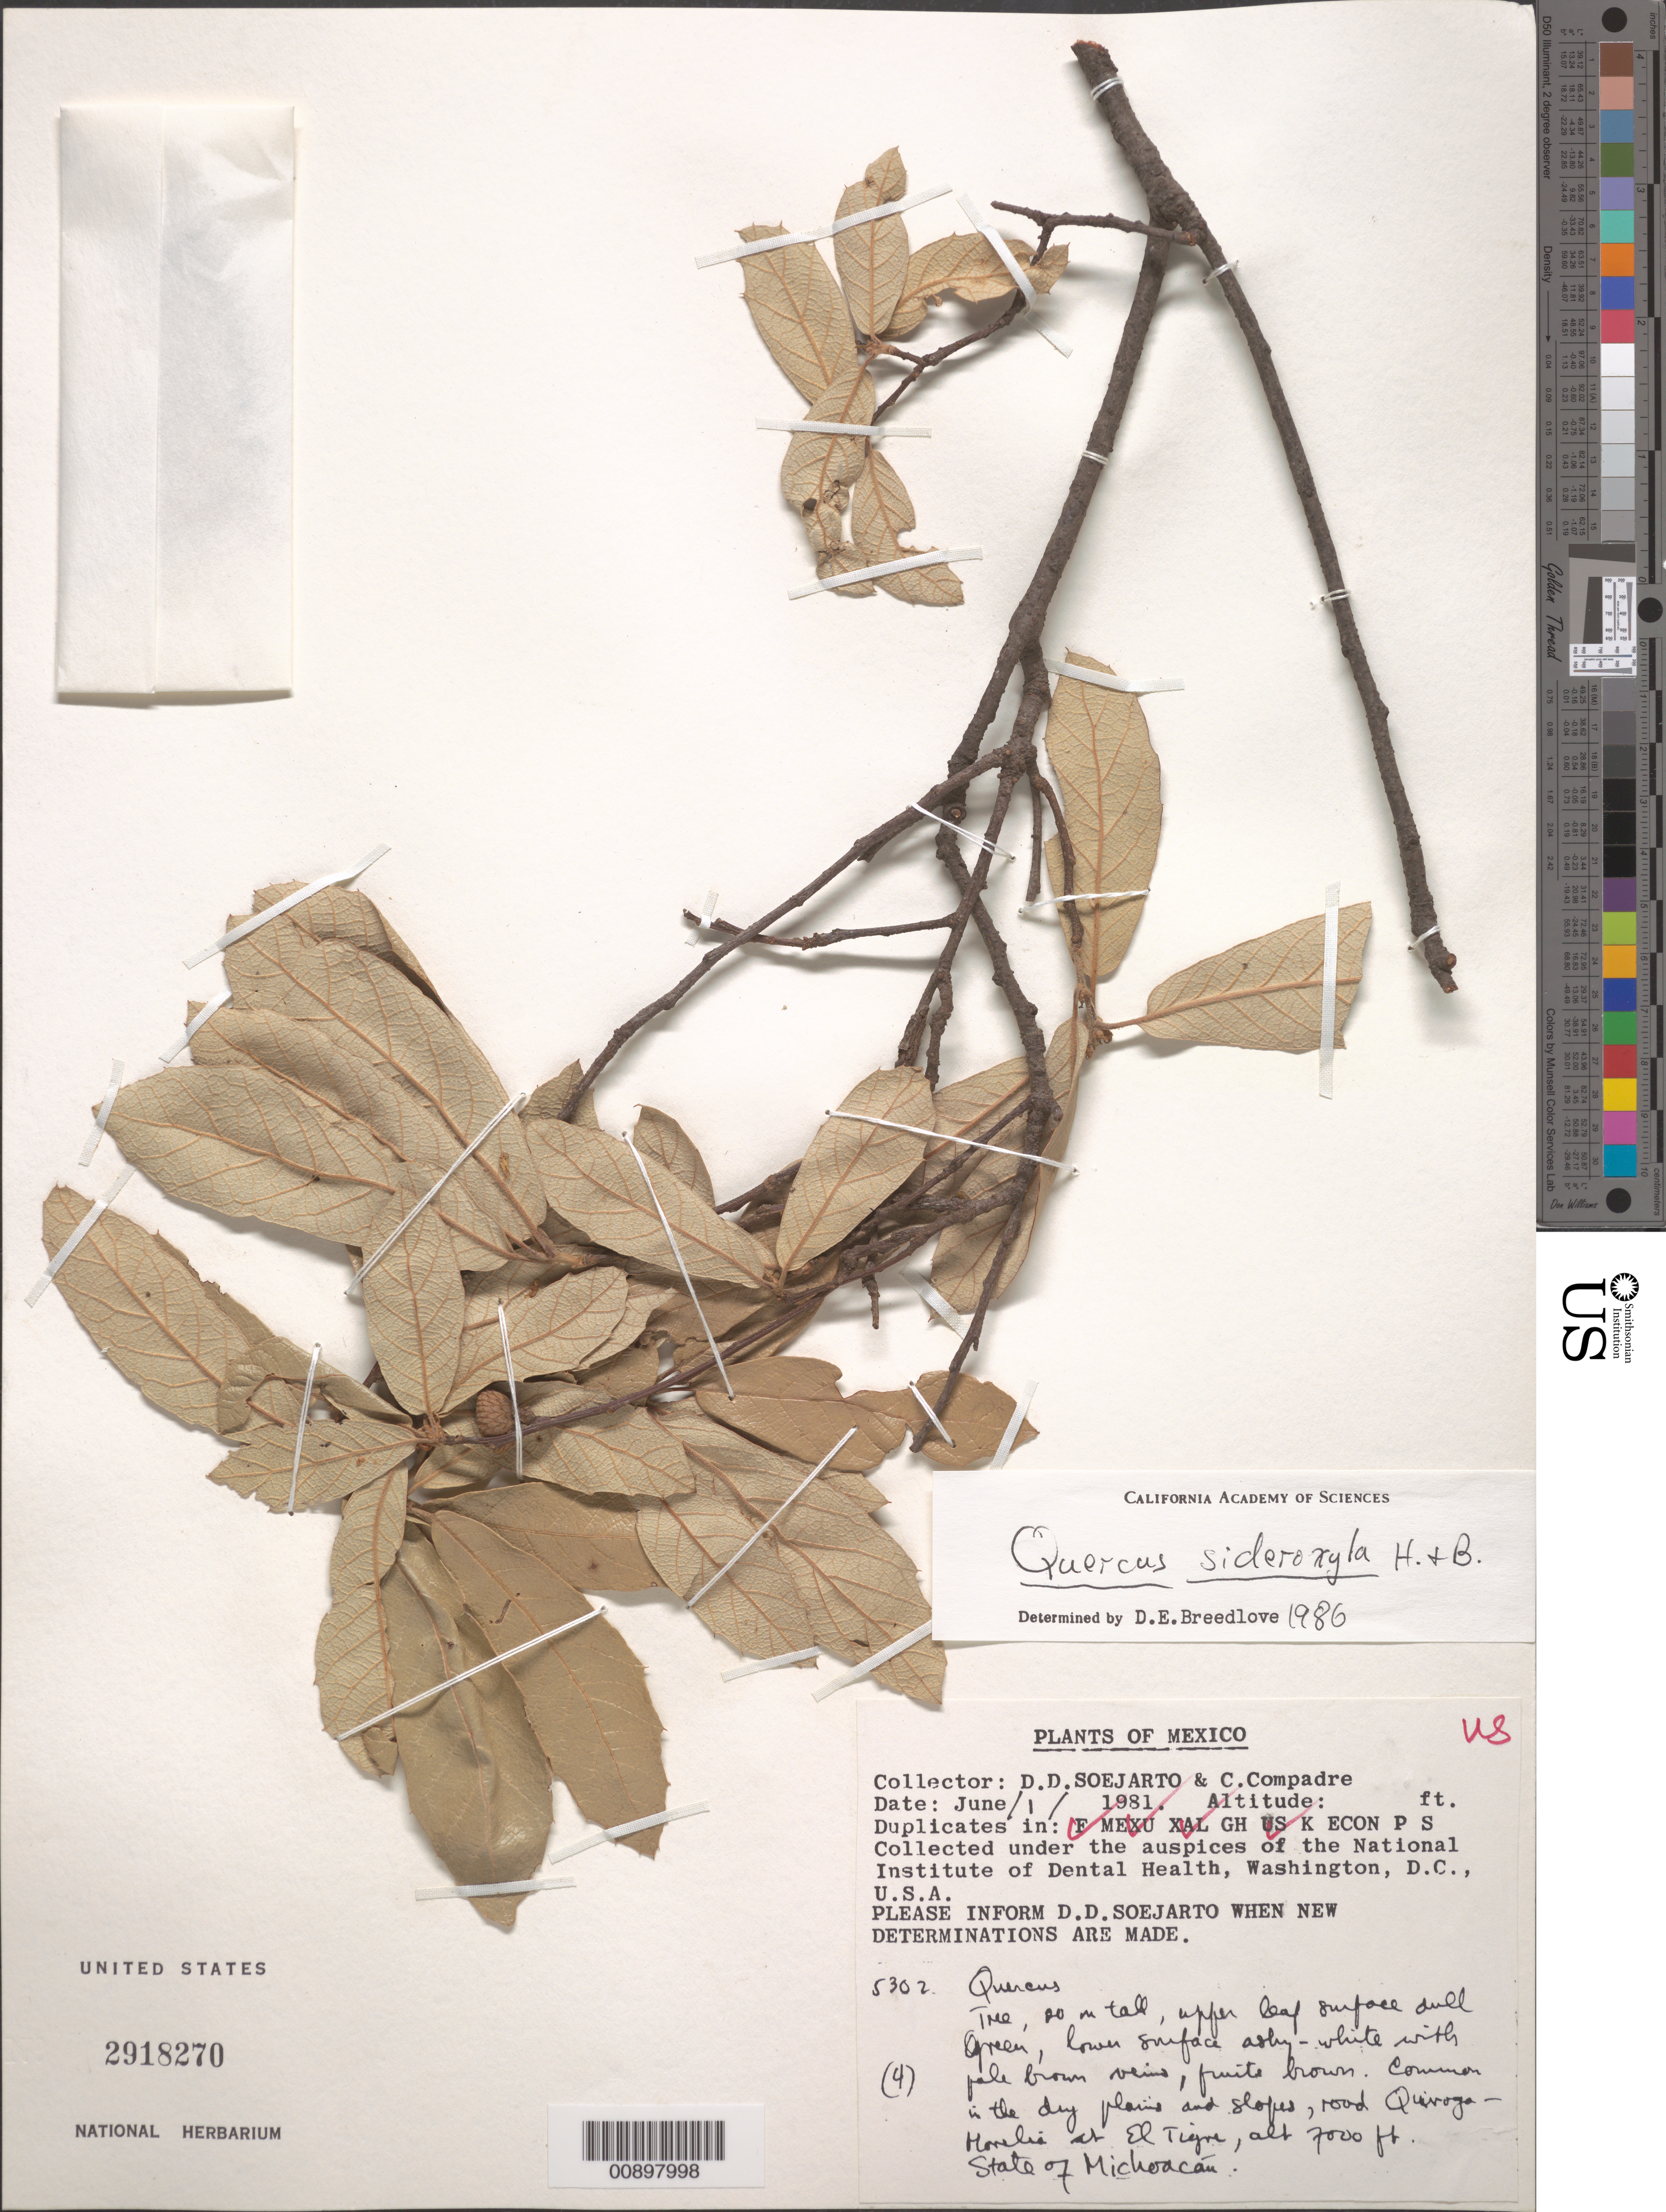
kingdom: Plantae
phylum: Tracheophyta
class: Magnoliopsida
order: Fagales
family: Fagaceae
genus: Quercus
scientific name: Quercus sideroxyla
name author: Humb. & Bonpl.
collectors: D. D. Soejarto & C. Compadre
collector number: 5302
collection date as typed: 01 Jun 1981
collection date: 1981-06-01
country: Mexico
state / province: Michoacán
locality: Road Quiroga - Morelia at El Tigre. State of Michoacán.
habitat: Common in the dry plains and slopes.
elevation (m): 2134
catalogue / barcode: US 2918270